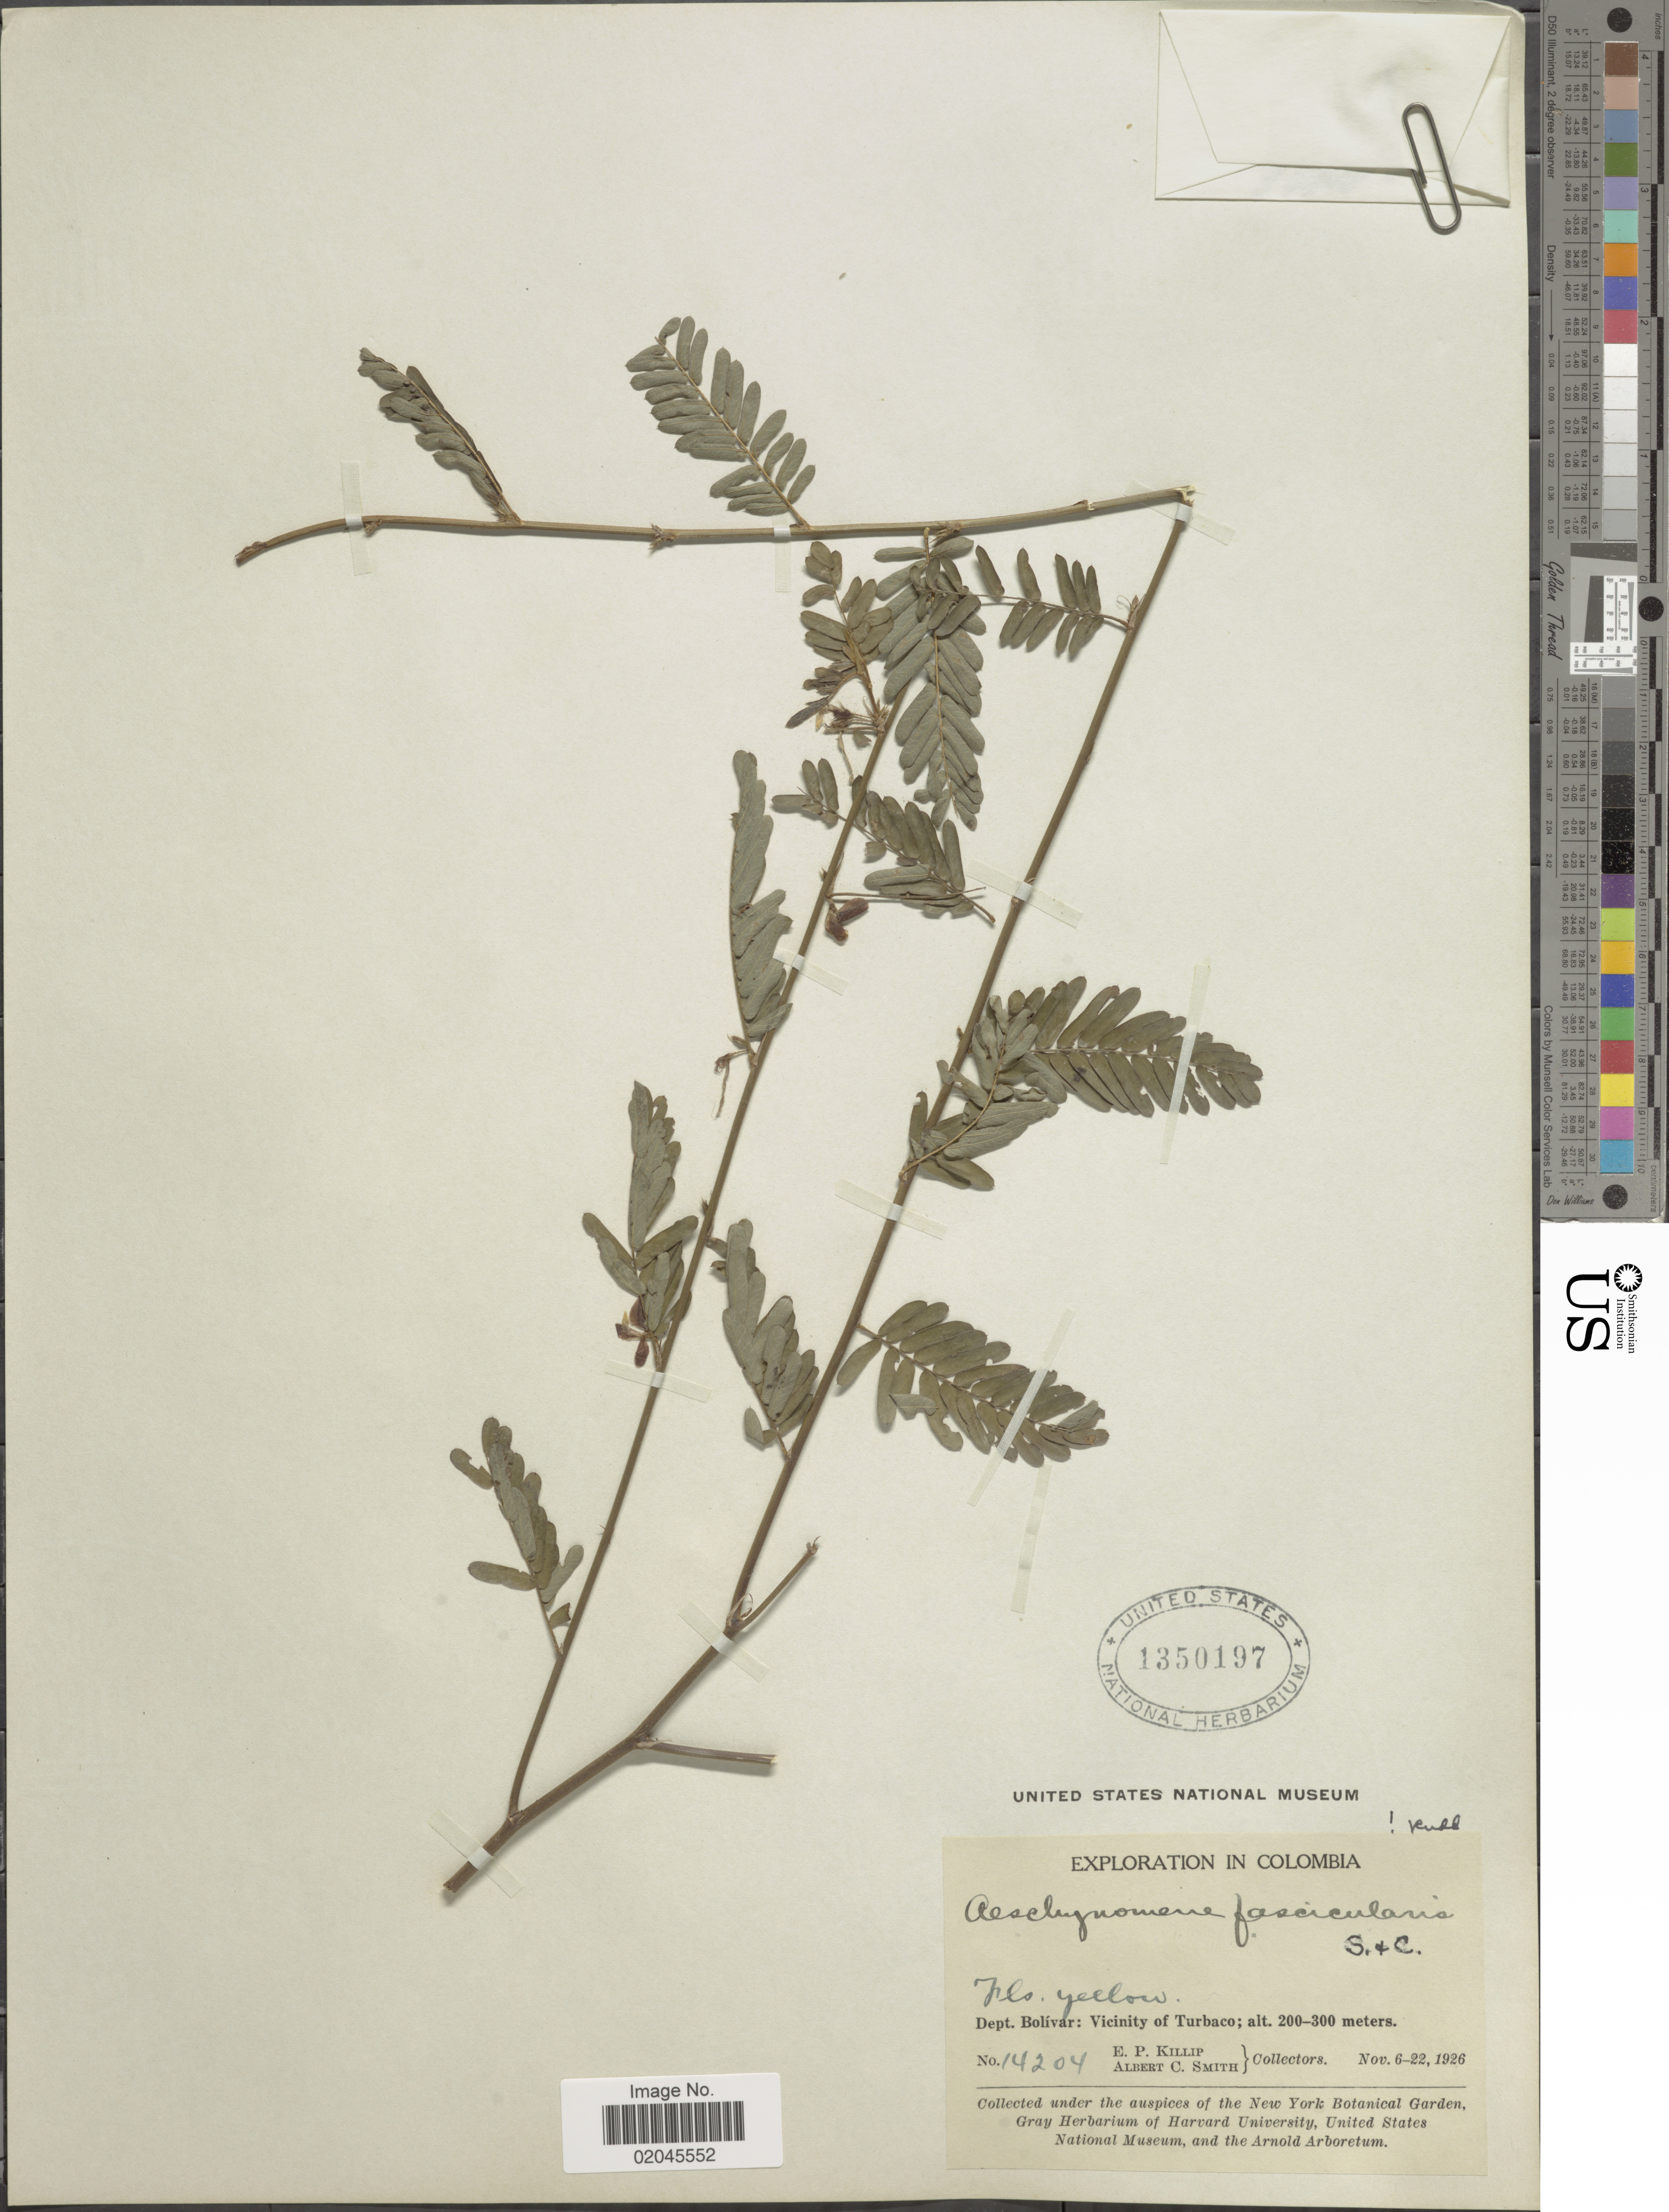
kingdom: Plantae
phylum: Tracheophyta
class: Magnoliopsida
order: Fabales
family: Fabaceae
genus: Aeschynomene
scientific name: Aeschynomene fascicularis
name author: Schltdl. & Cham.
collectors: E. P. Killip & A. C. Smith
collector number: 14204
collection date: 1926-11-06/1926-11-22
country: Colombia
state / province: Bolívar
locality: Torrecilla, near Turbaco.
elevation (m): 200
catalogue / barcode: US 1350197